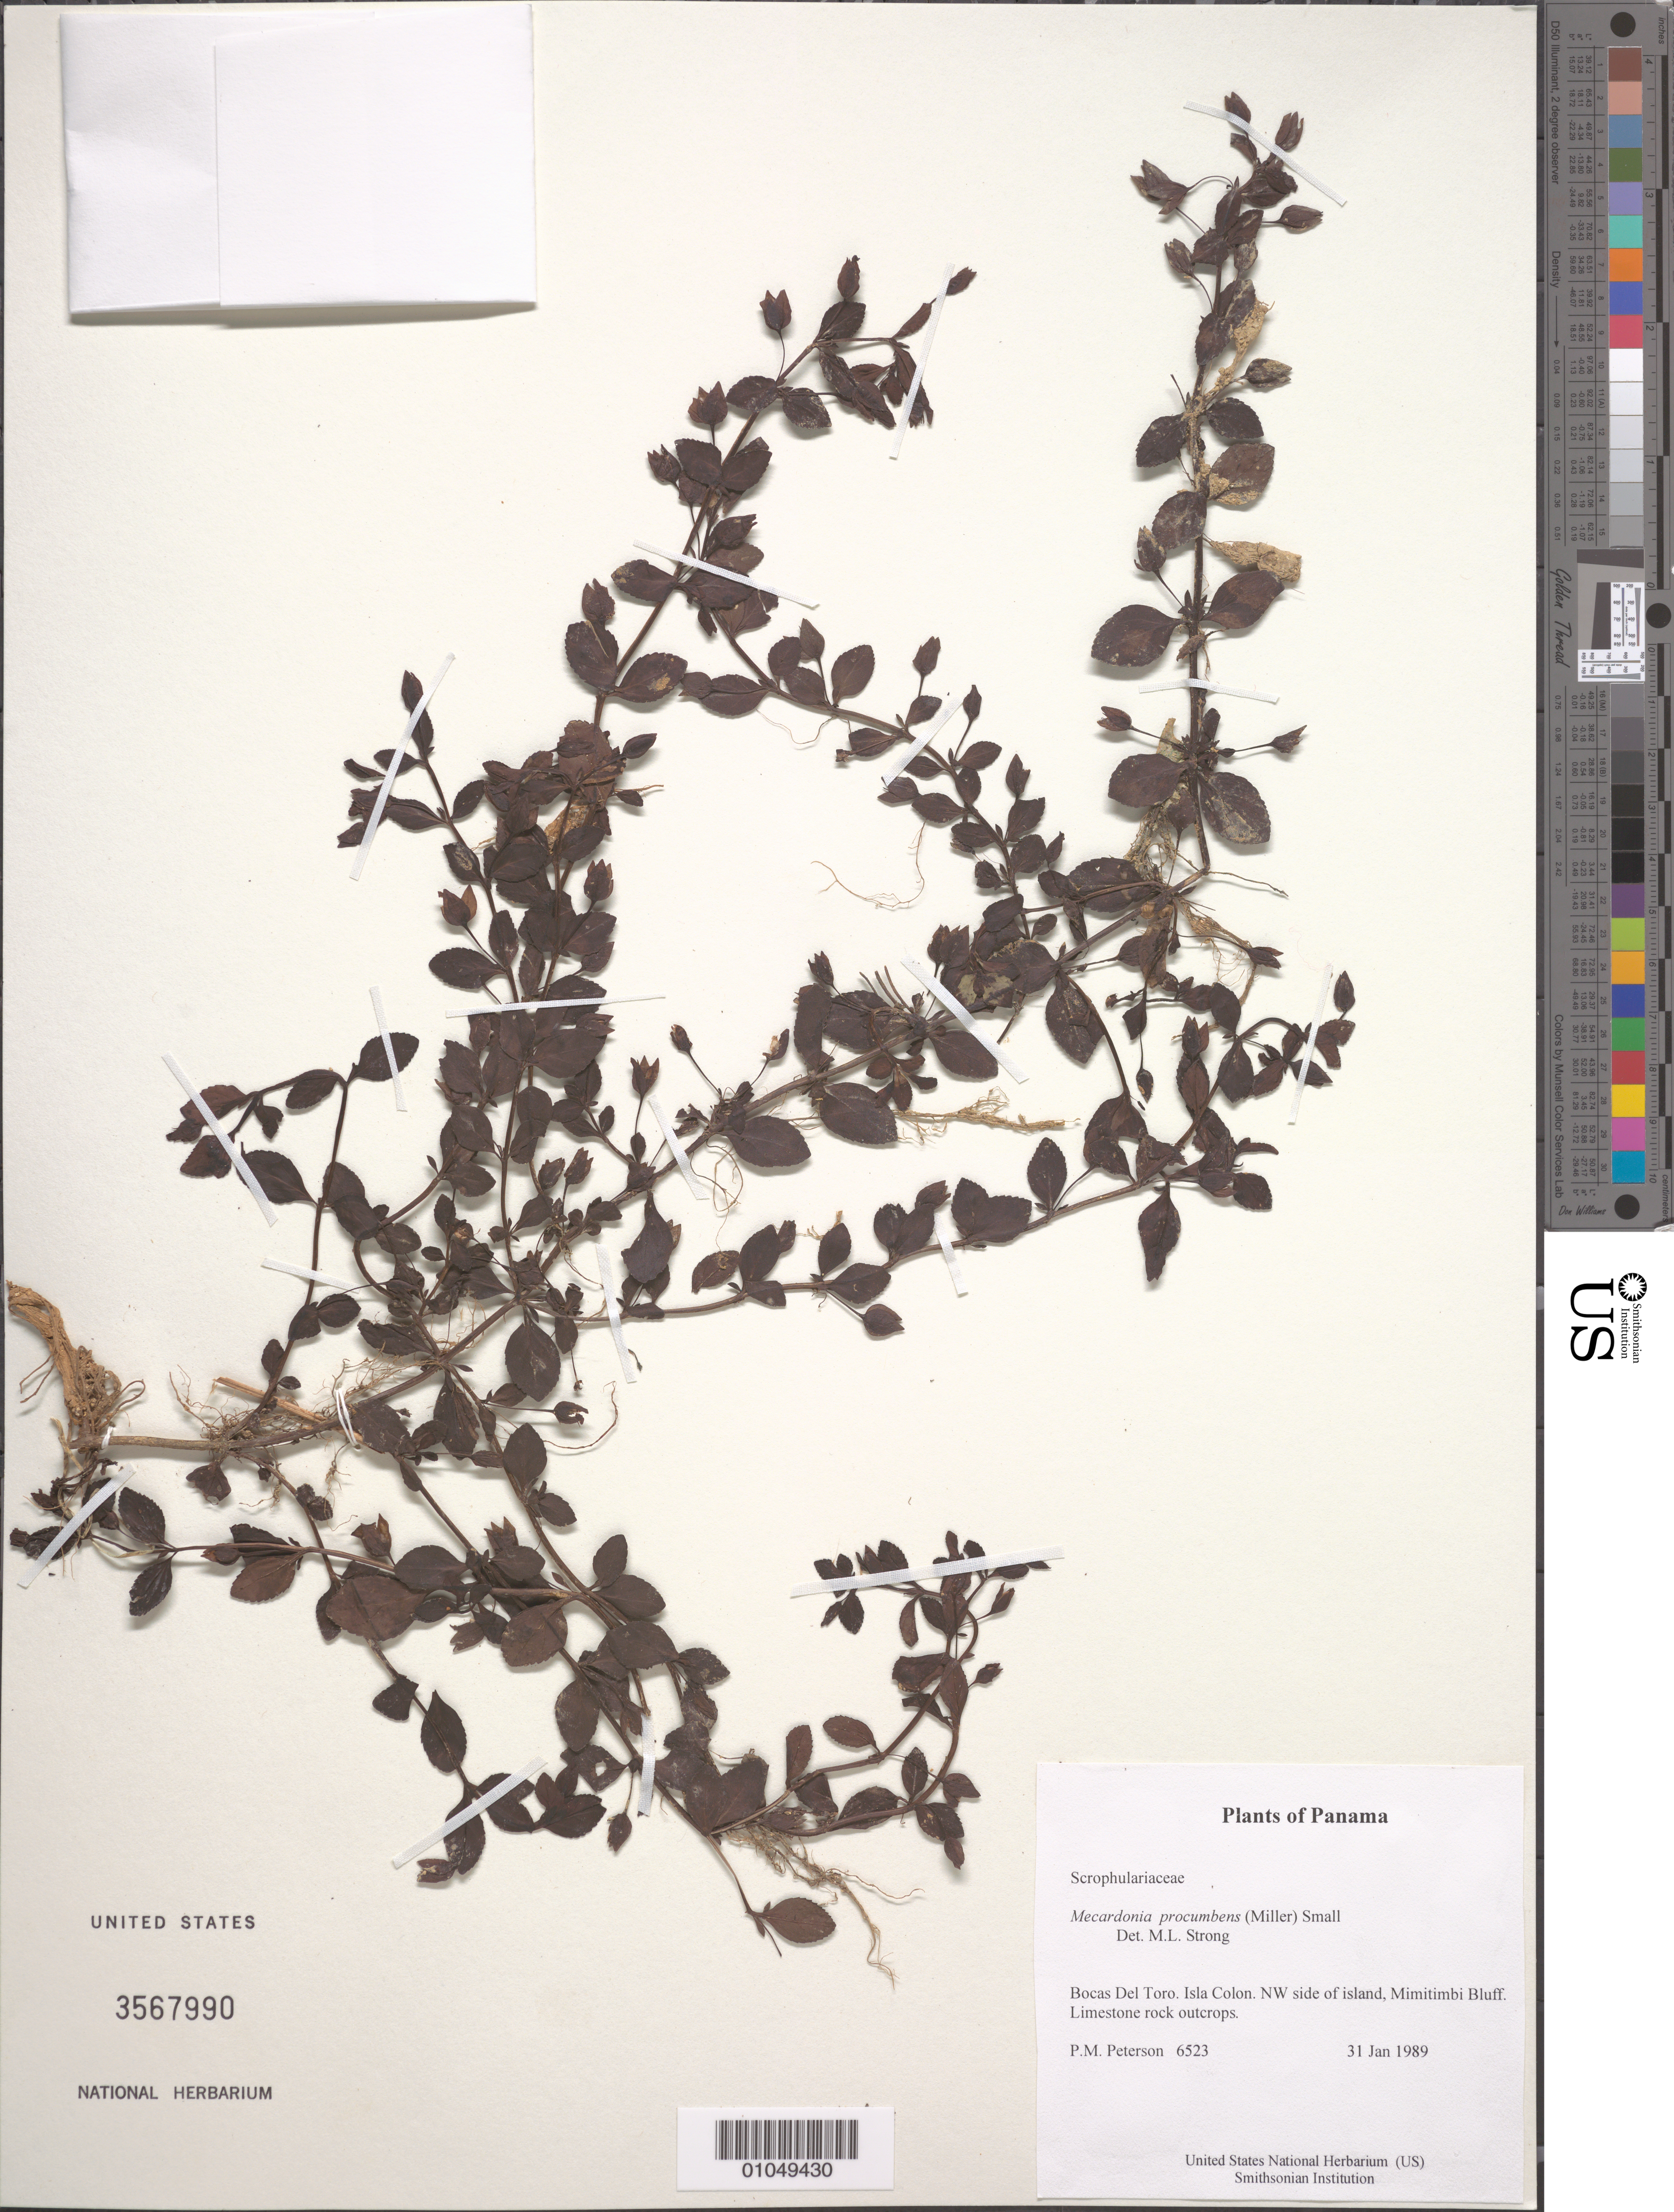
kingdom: Plantae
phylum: Tracheophyta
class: Magnoliopsida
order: Lamiales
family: Plantaginaceae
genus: Mecardonia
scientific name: Mecardonia procumbens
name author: (Mill.) Small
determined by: Strong, M. T., (US), Smithsonian Institution - National Museum of Natural History (UNITED STATES)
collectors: P. M. Peterson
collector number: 06523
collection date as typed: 31 Jan 1989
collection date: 1989-01-31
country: Panama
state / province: Bocas del Toro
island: Colón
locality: NW side of island, Mimitimbi Bluff.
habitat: Limestone rock outcrops.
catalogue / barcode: US 3567990